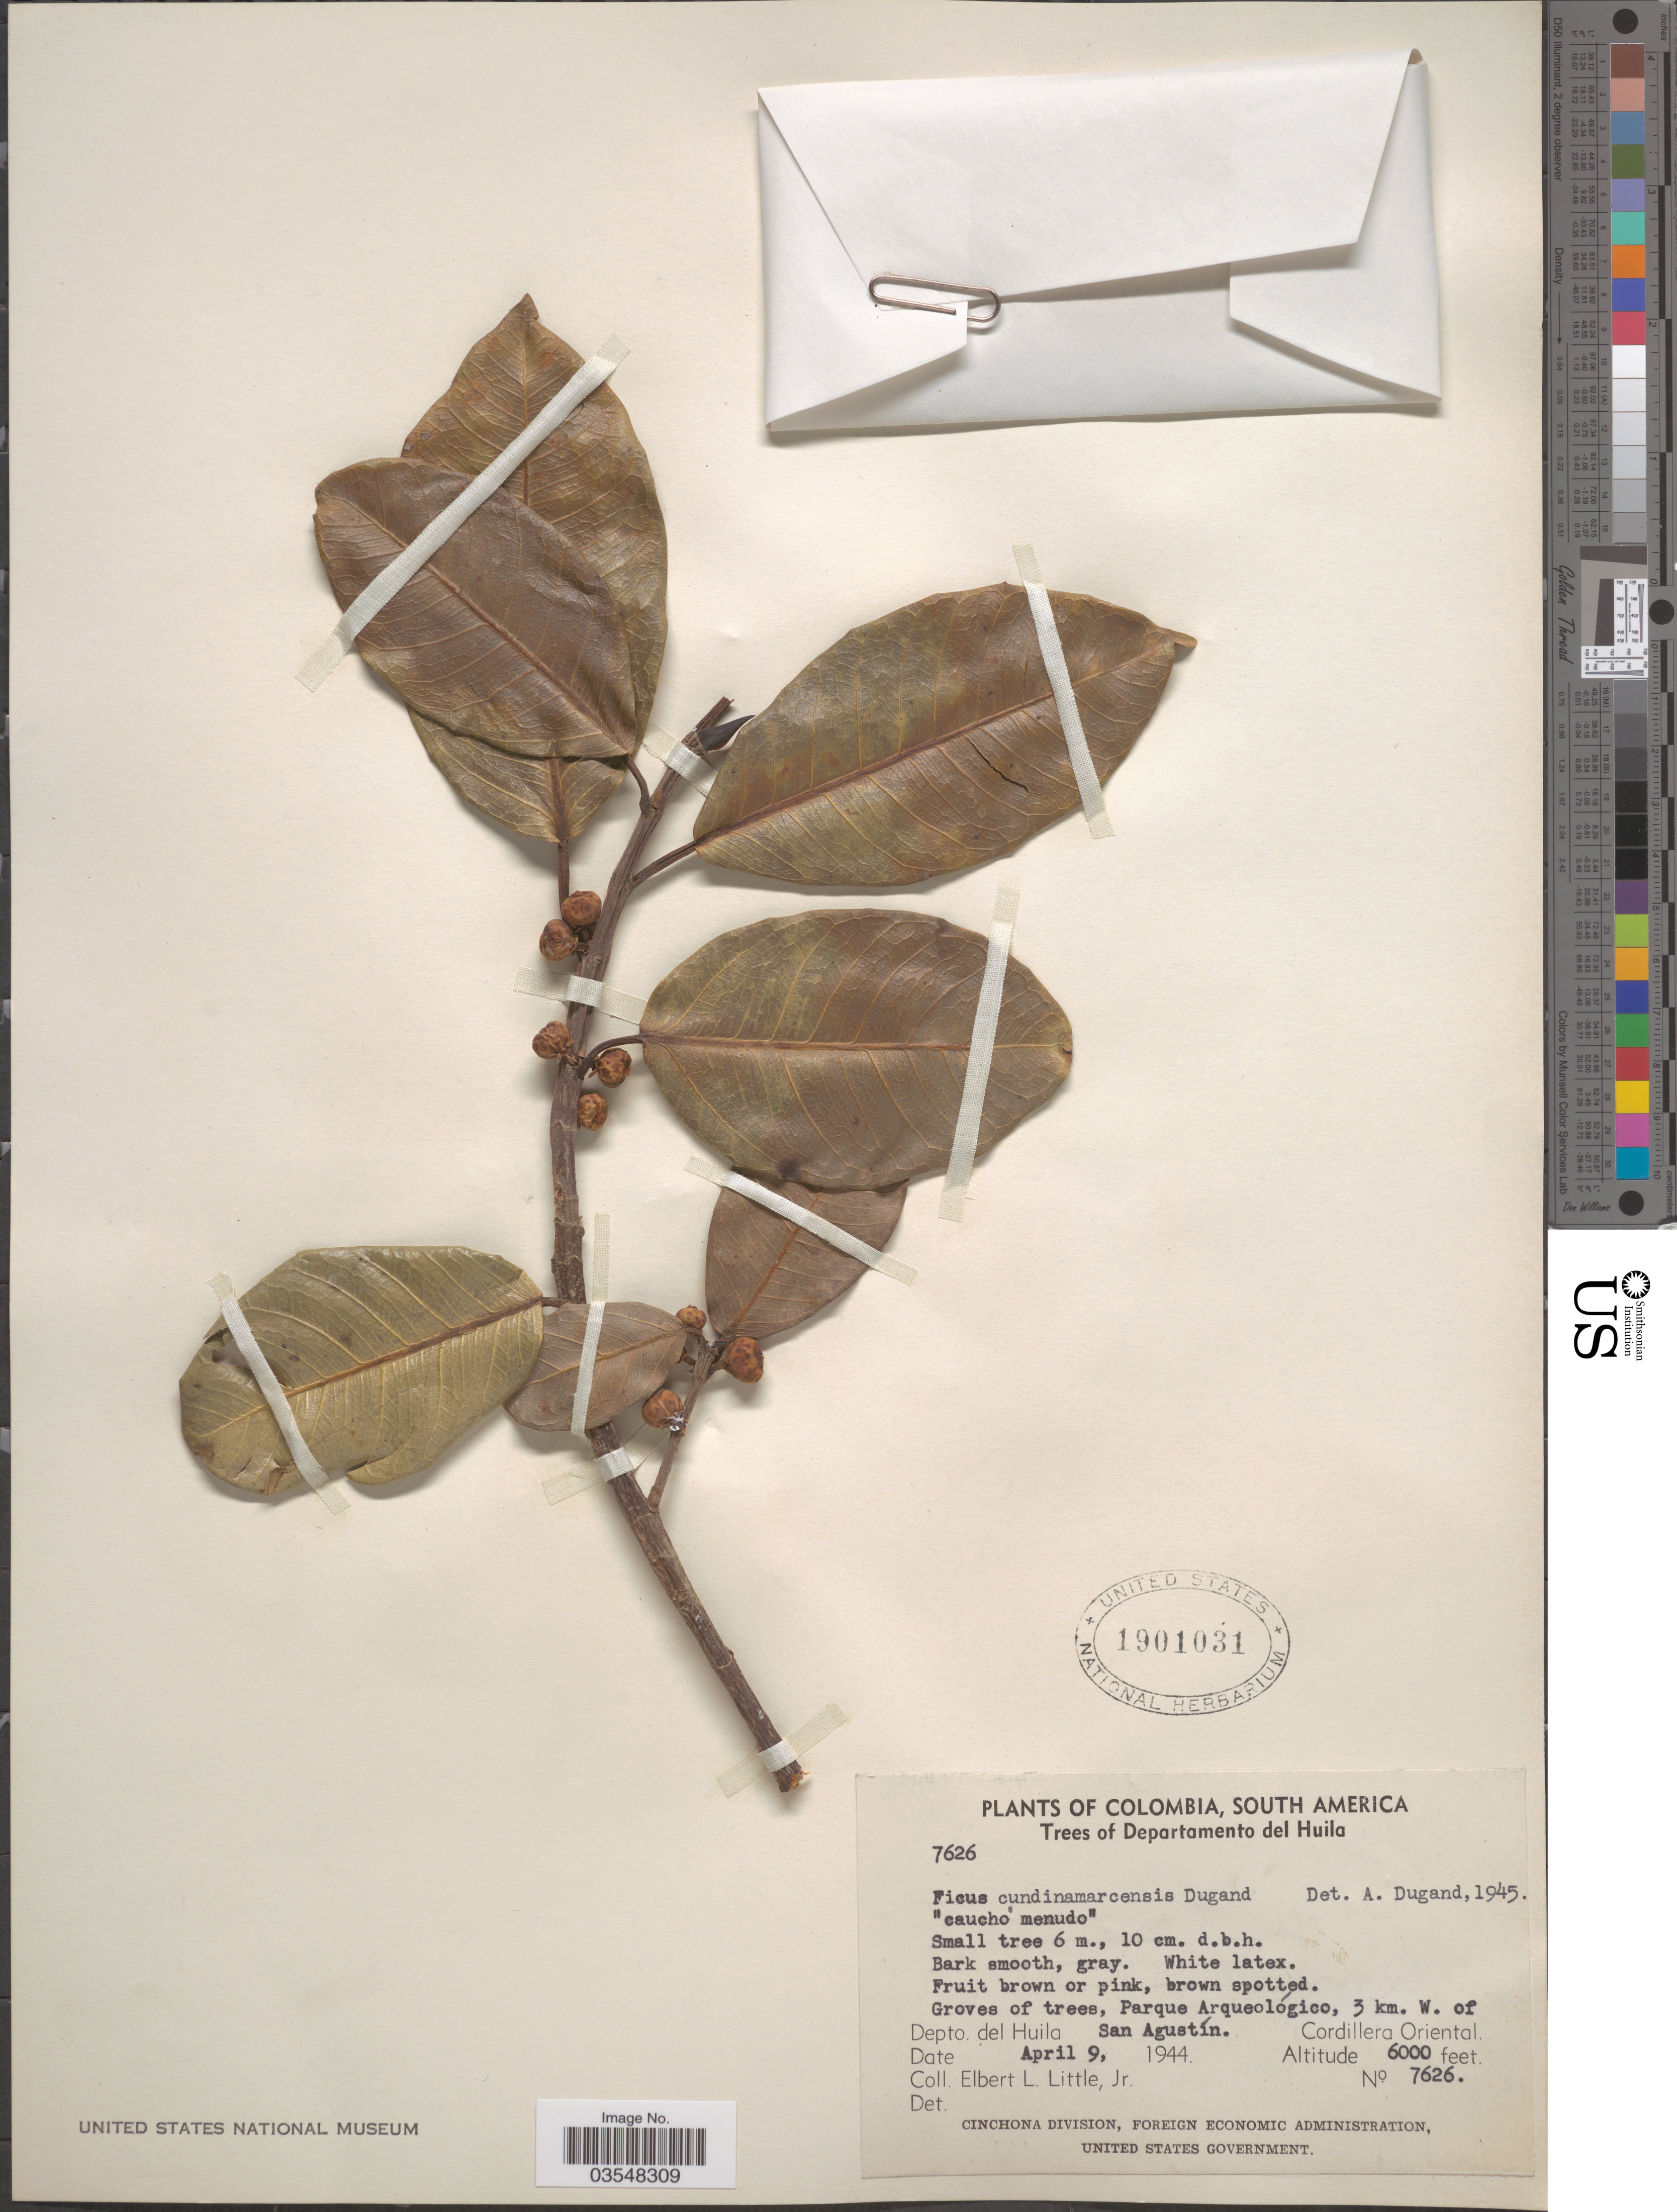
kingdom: Plantae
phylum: Tracheophyta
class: Magnoliopsida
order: Rosales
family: Moraceae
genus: Ficus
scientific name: Ficus cundinamarcensis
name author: Dugand G.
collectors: E. L. Little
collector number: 7626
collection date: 1944-04-09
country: Colombia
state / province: Huila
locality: Departamento del Huila. Groves of trees, Parque Arqueológico, 3 km. W. of San Agustín. Cordillera Oriental.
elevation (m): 1829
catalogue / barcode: US 1901031